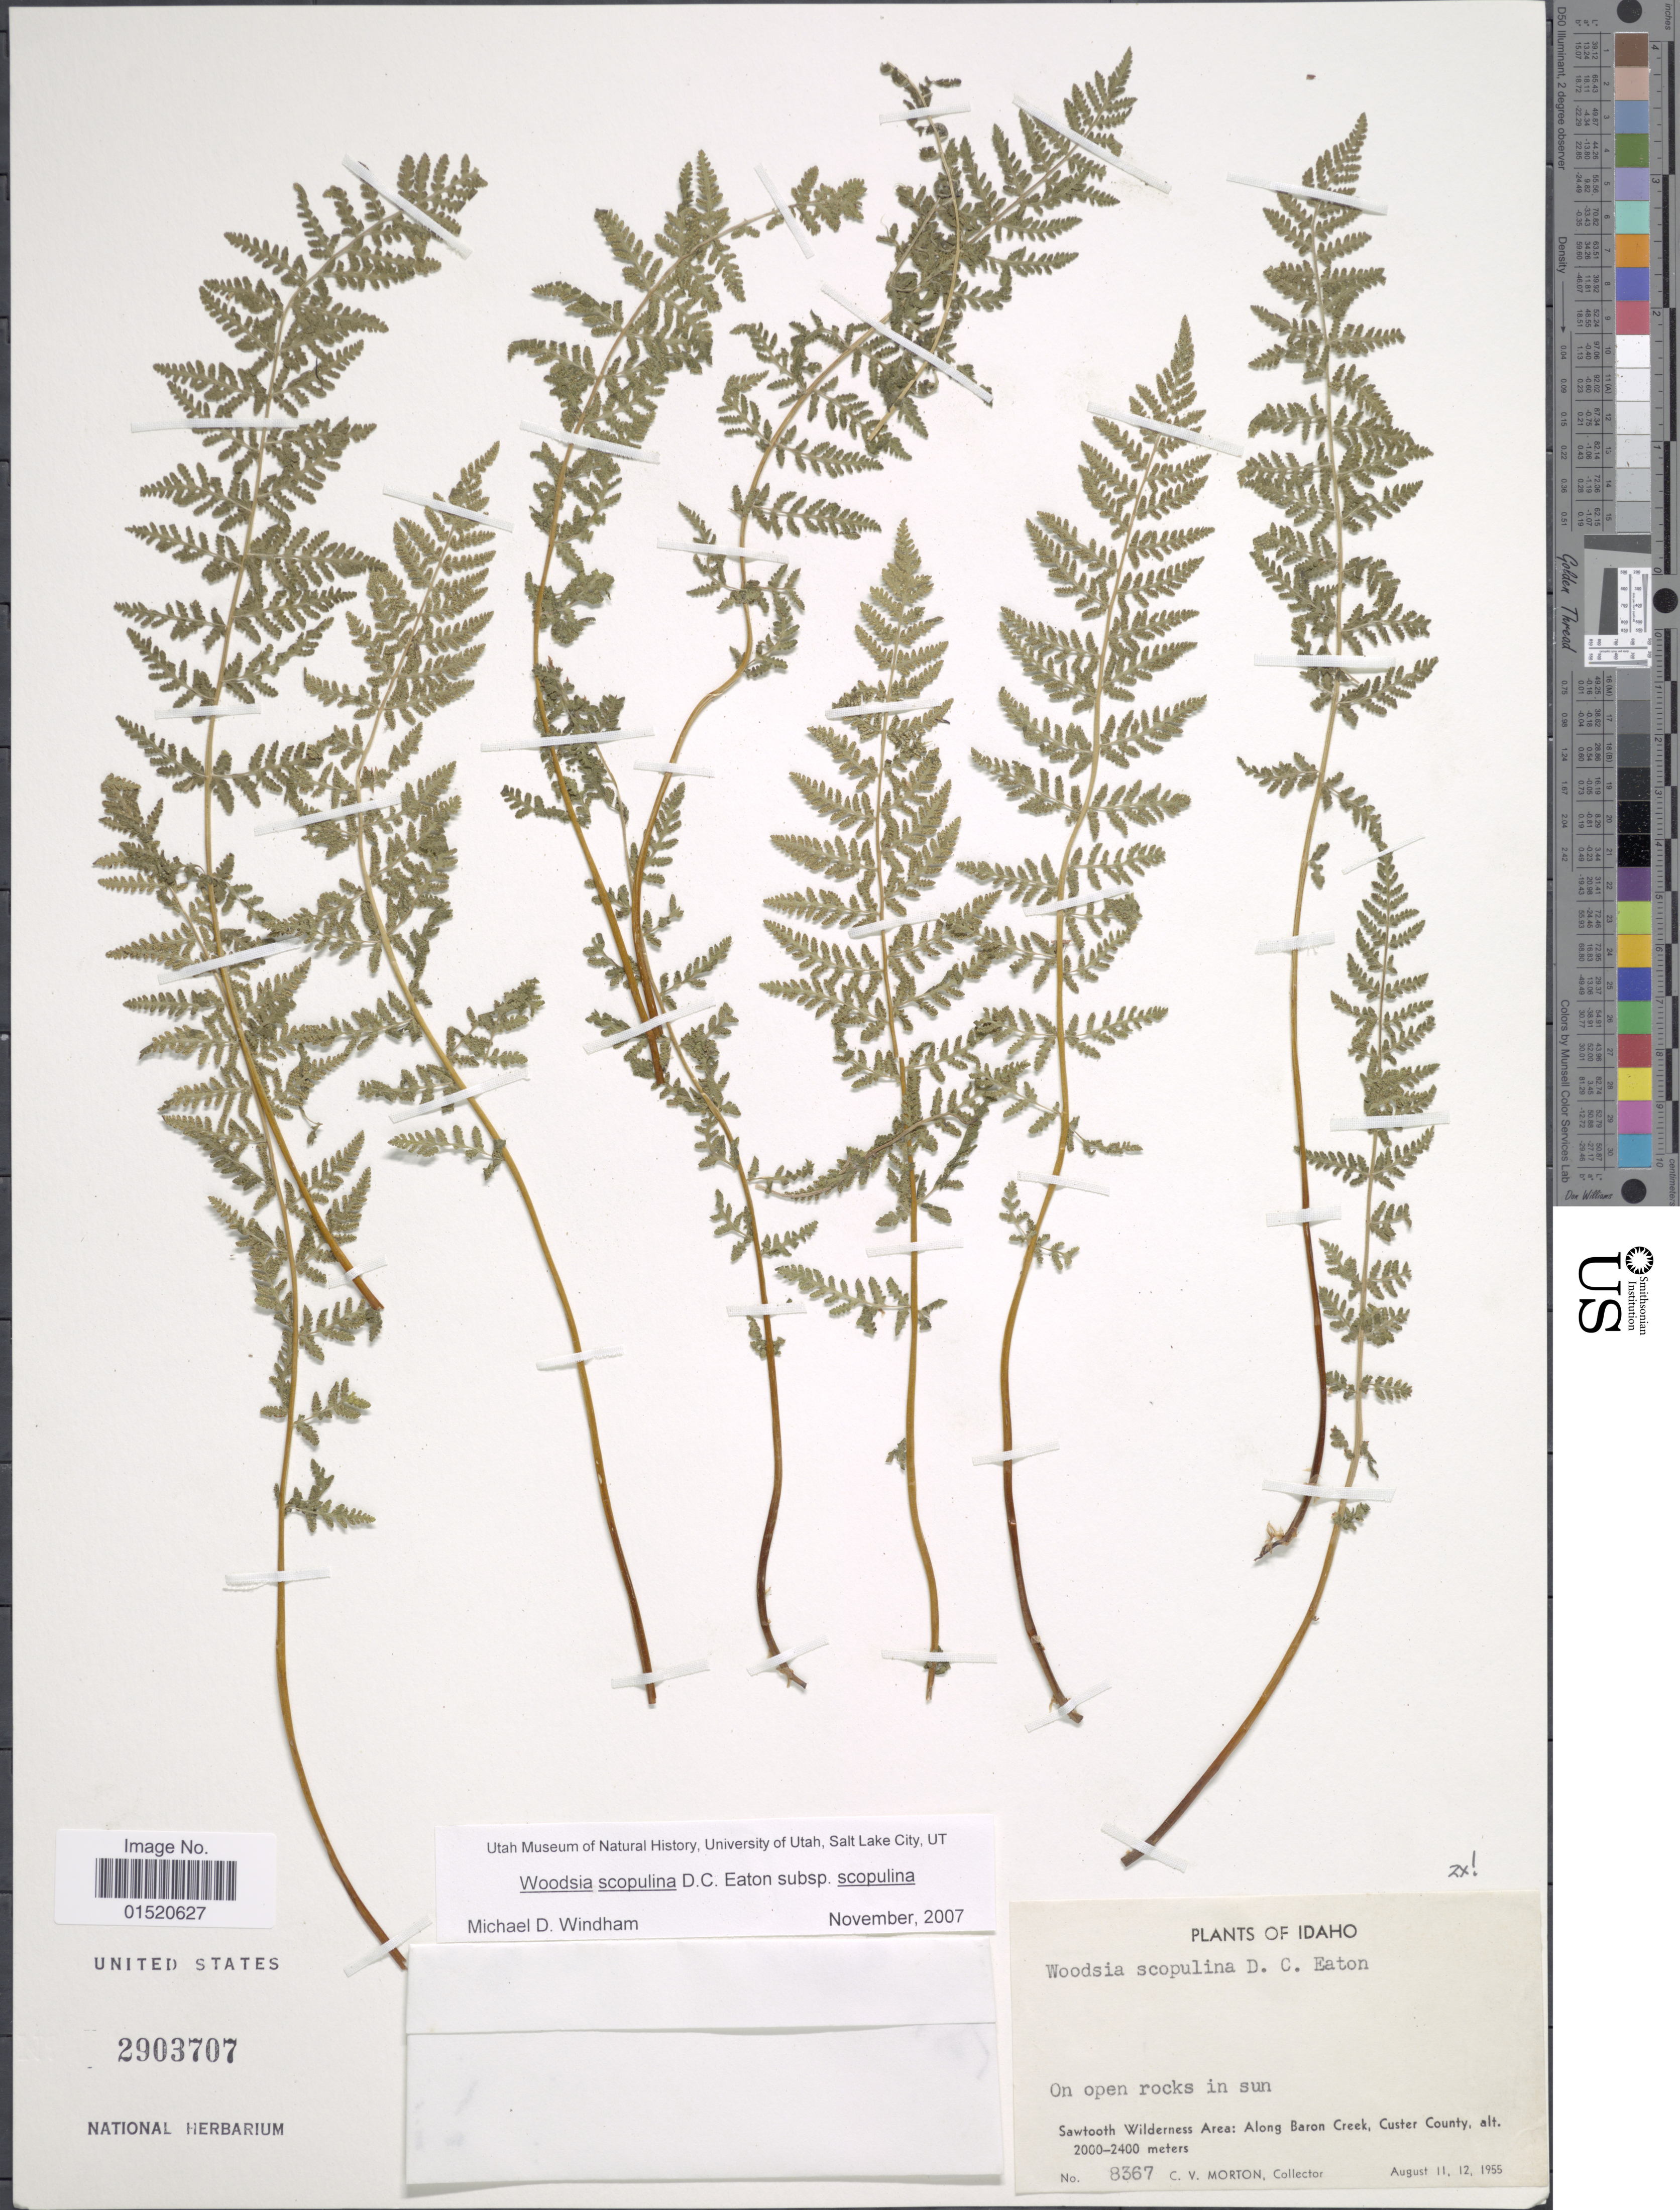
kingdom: Plantae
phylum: Tracheophyta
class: Polypodiopsida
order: Polypodiales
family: Woodsiaceae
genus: Woodsia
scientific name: Woodsia scopulina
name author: D.C. Eaton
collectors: C. V. Morton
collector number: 8367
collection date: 1955-08-11/1955-08-12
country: United States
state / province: Idaho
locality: On open rocks in sun, Sawtooth Wilderness Area: Along Baron Creek, Custer County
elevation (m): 2000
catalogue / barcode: US 2903707